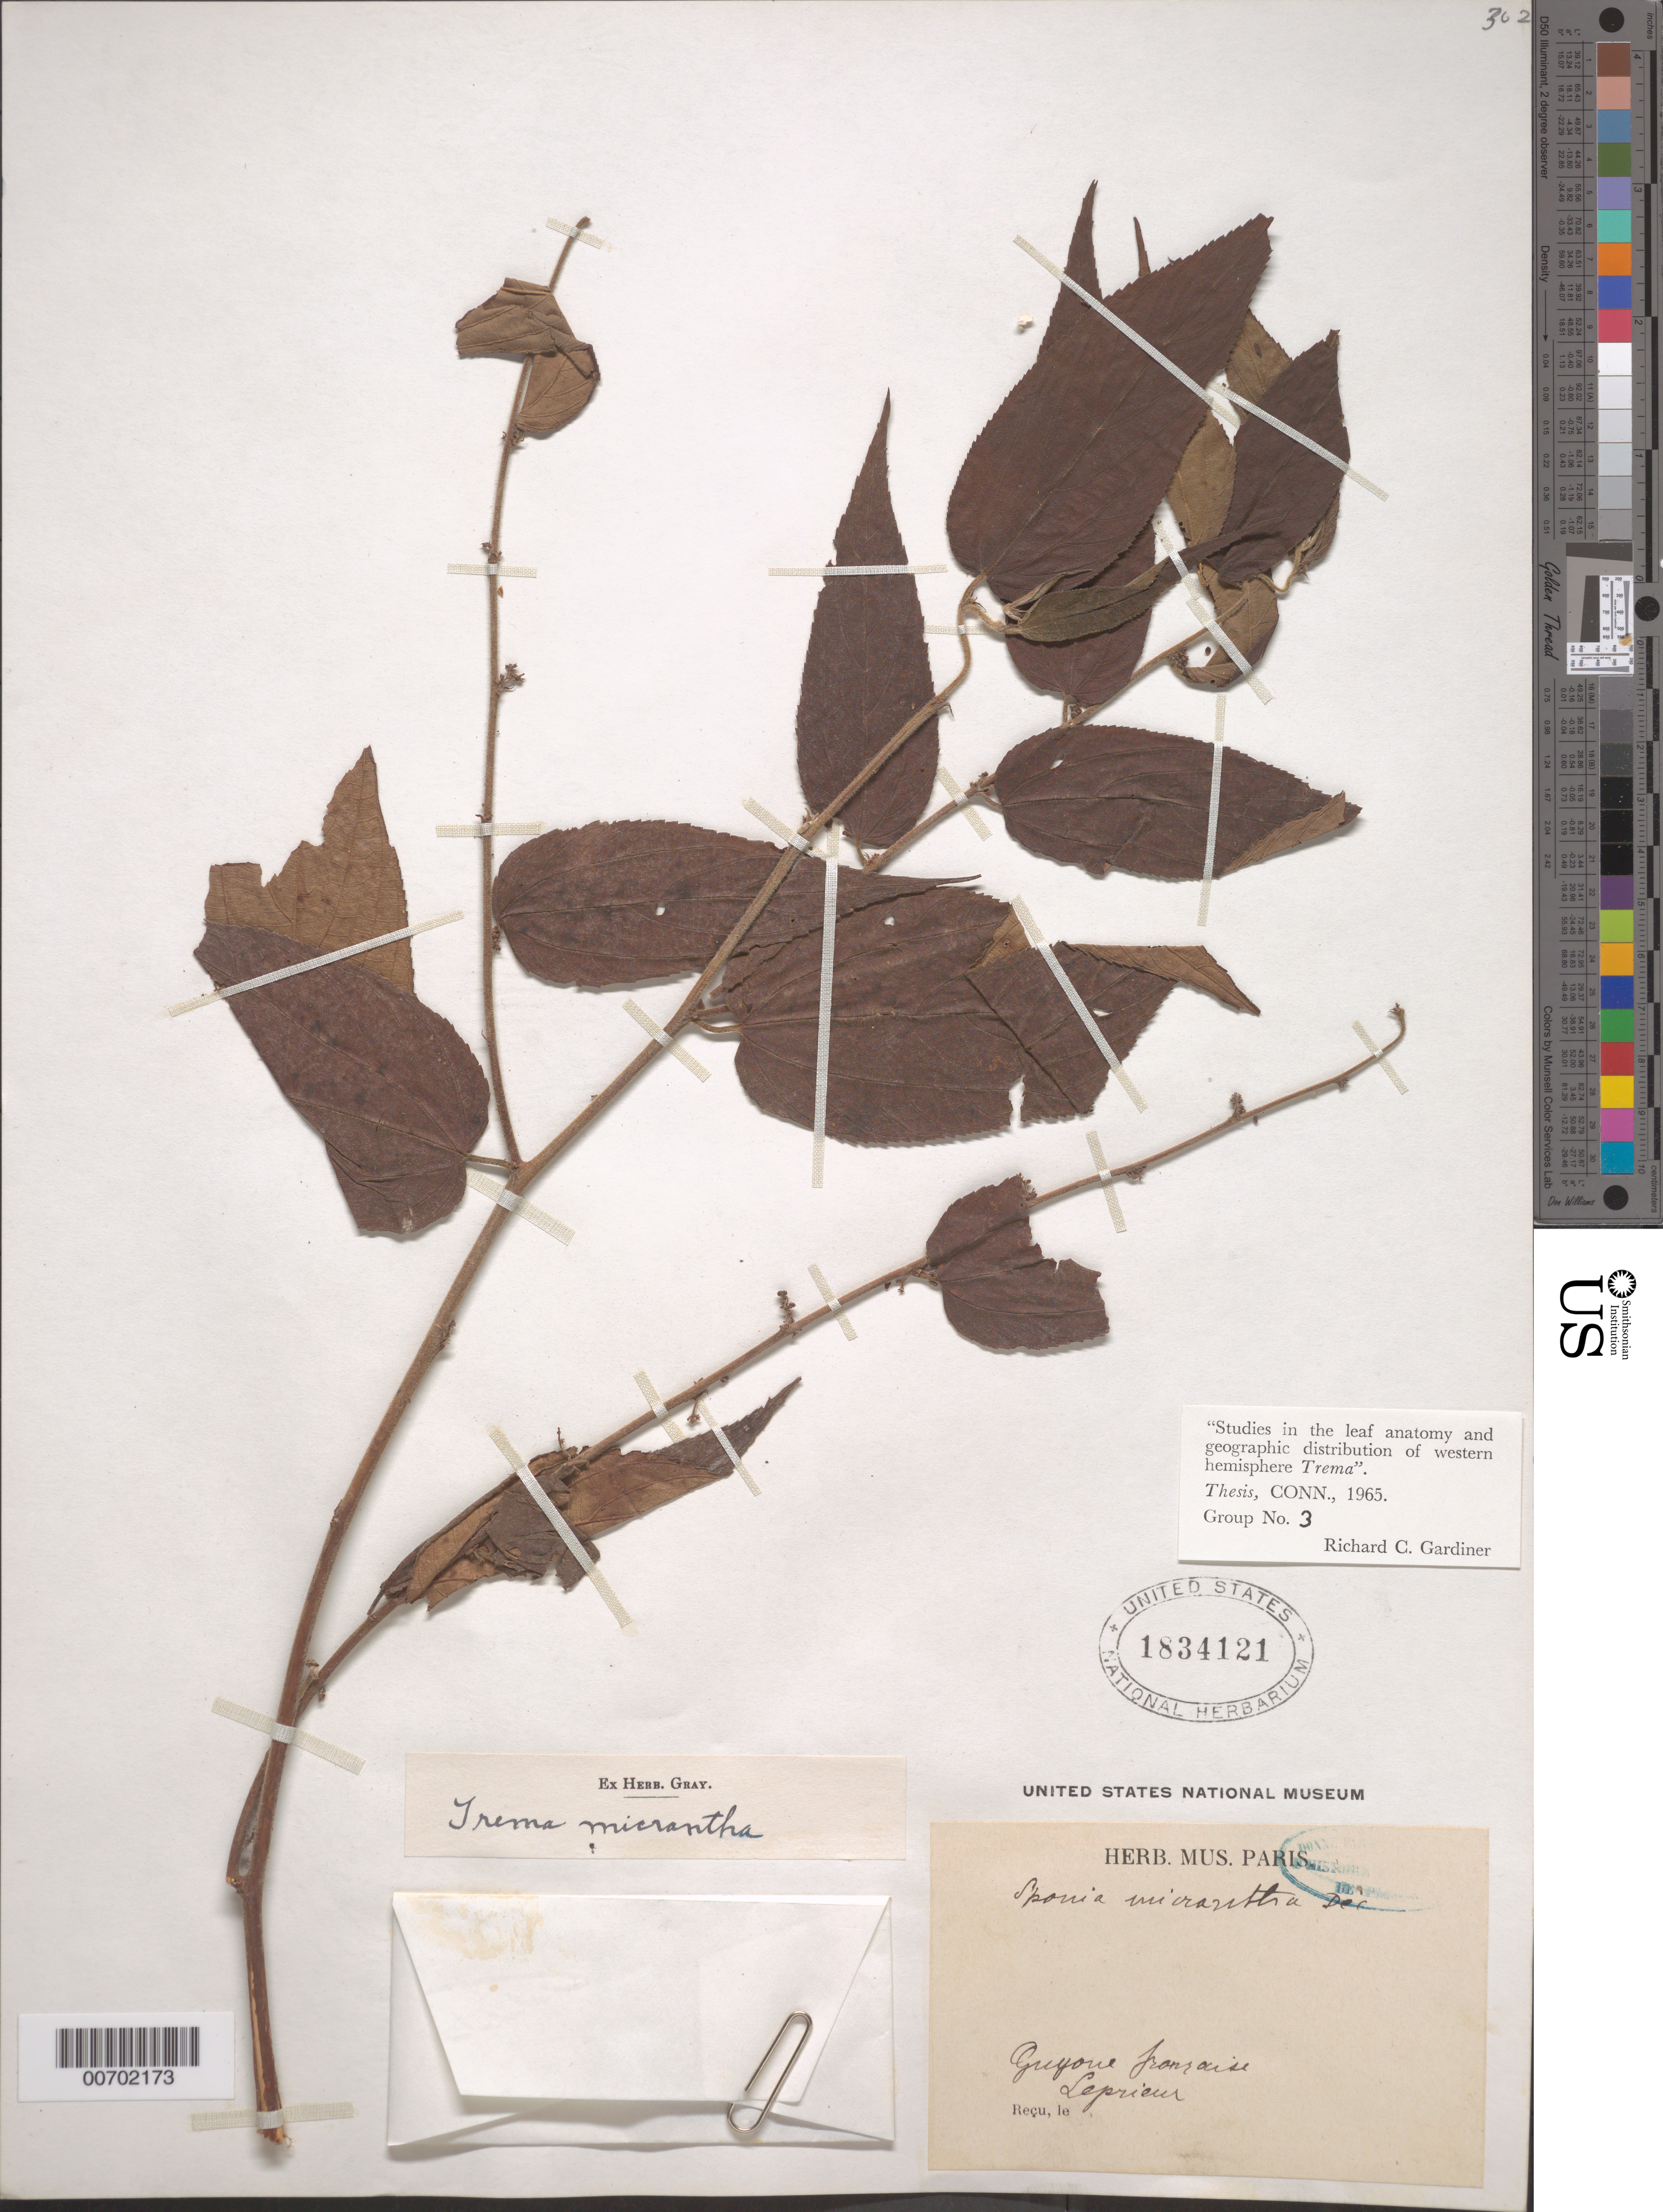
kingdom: Plantae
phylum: Tracheophyta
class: Magnoliopsida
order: Rosales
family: Cannabaceae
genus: Trema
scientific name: Trema micranthum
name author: (L.) Blume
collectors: F. M. R. Leprieur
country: French Guiana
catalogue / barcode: US 1834121